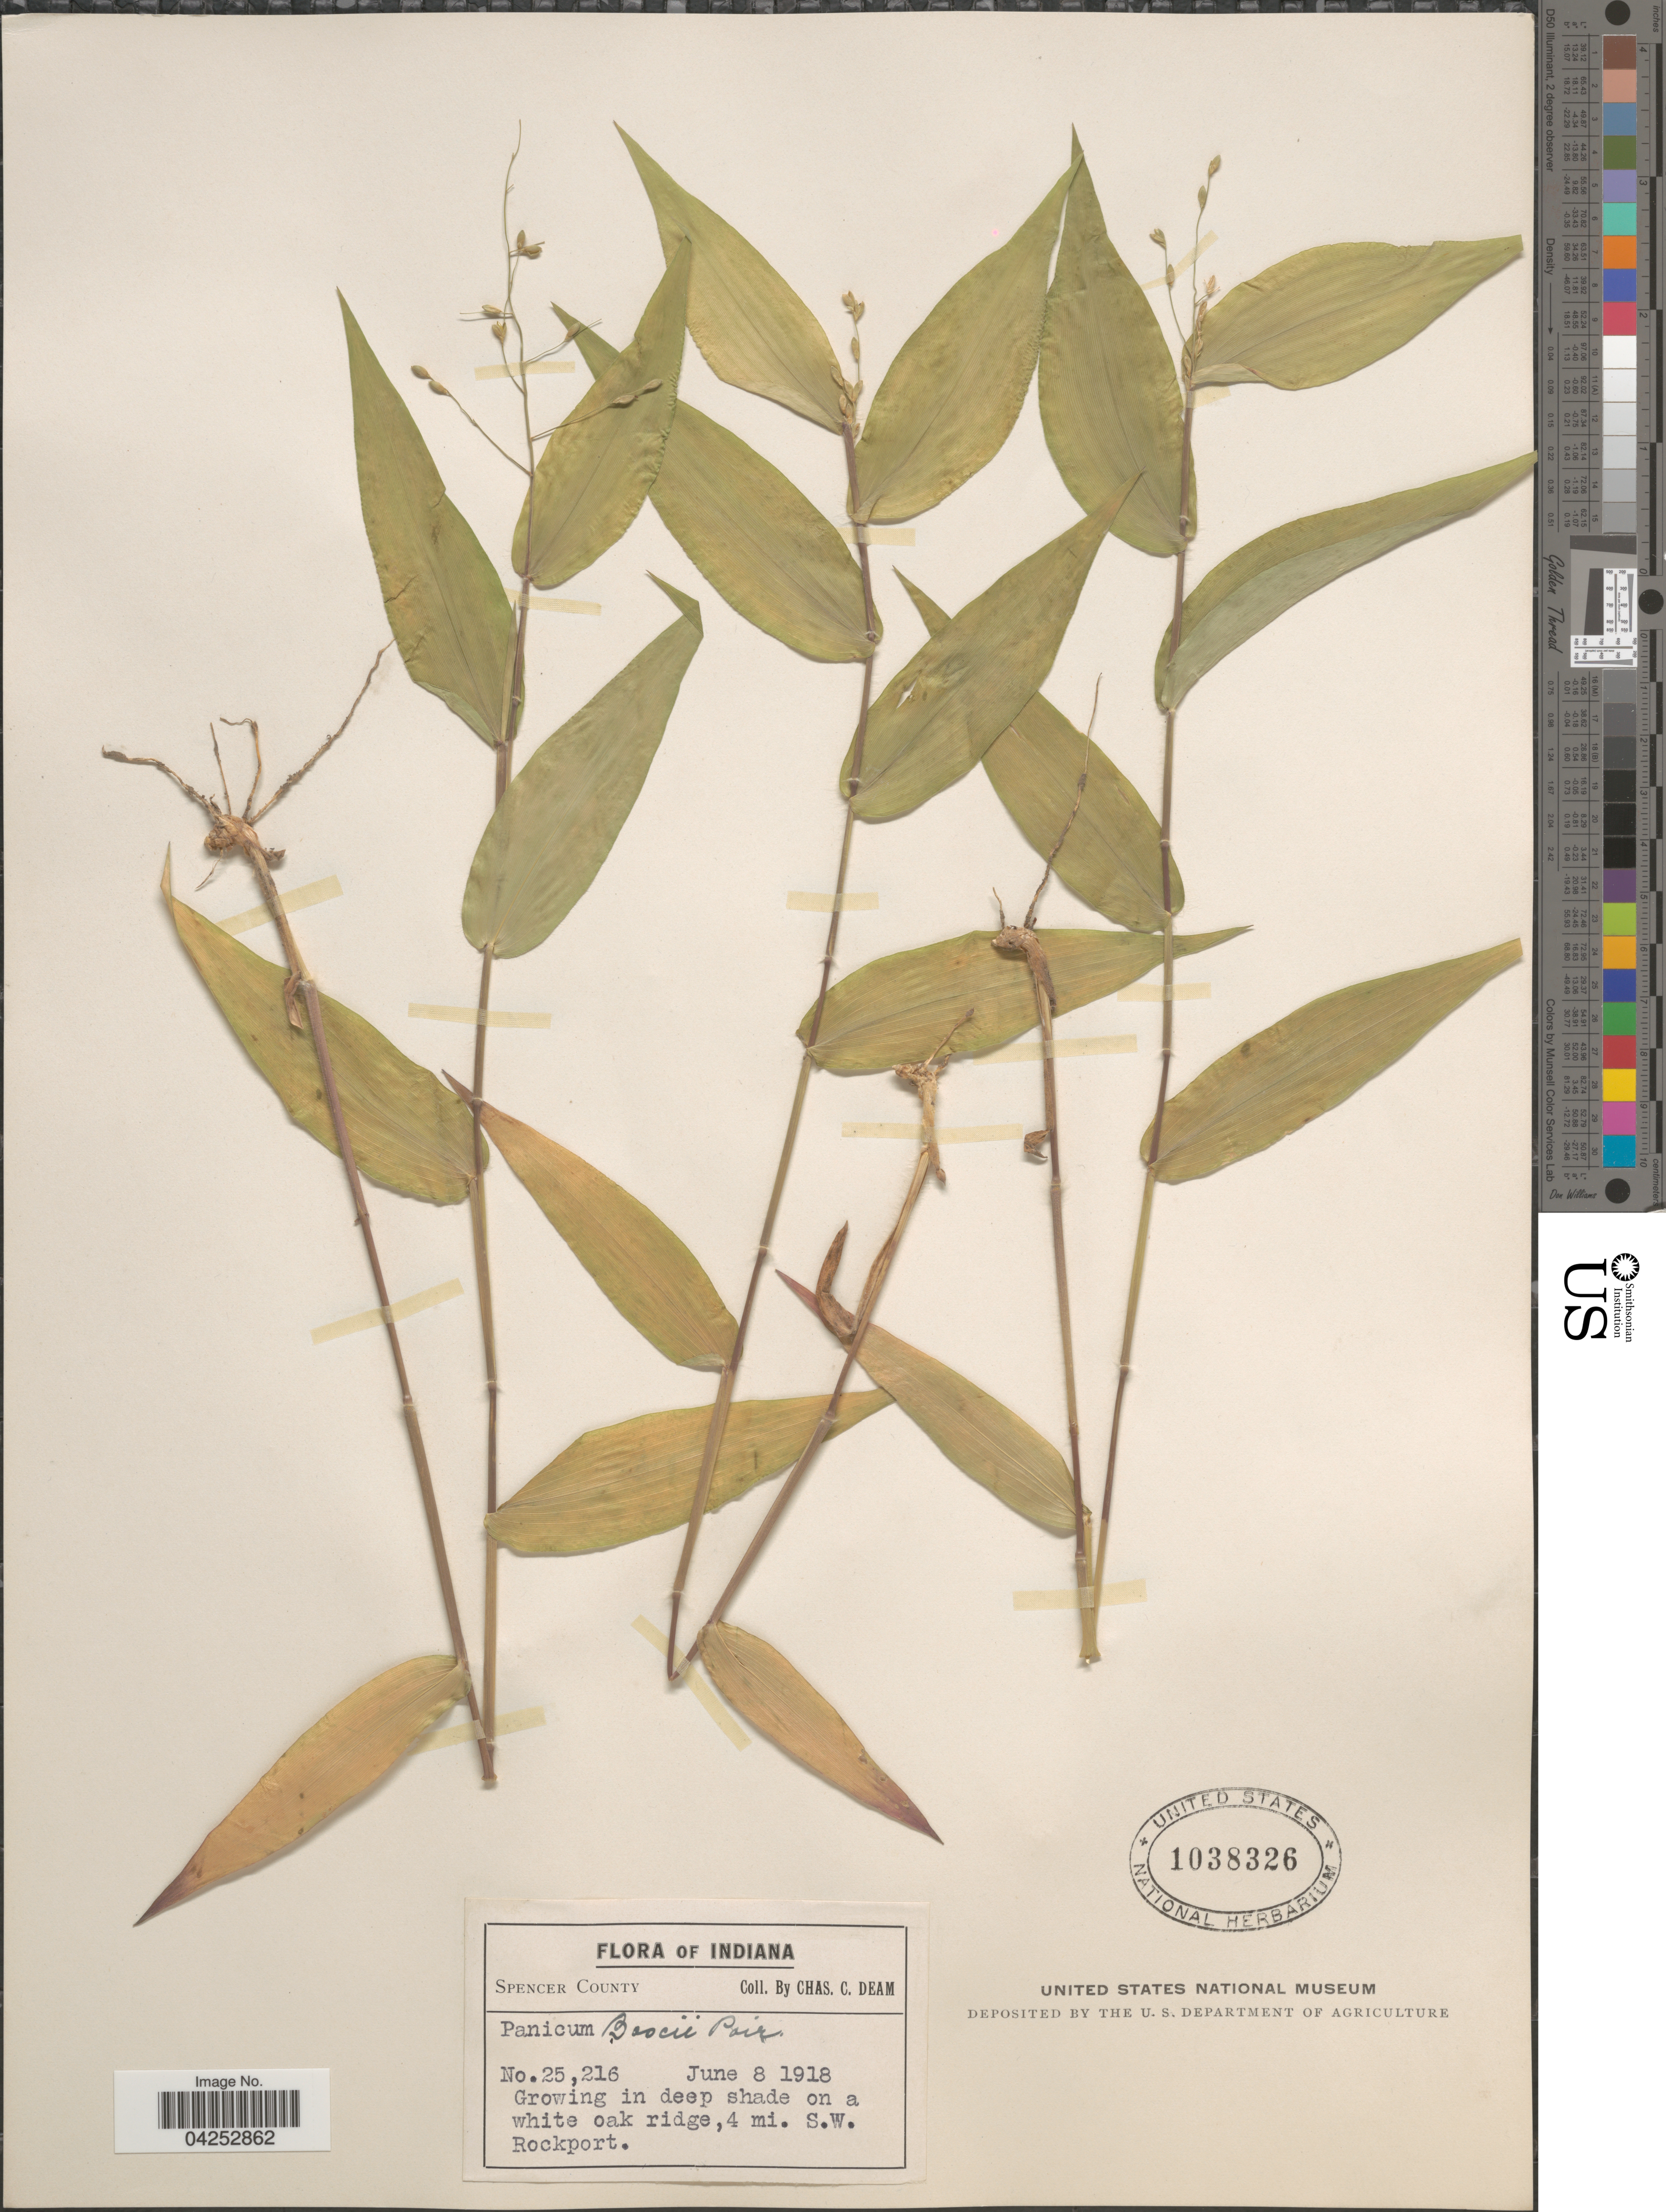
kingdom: Plantae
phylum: Tracheophyta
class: Liliopsida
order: Poales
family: Poaceae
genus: Dichanthelium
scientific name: Dichanthelium boscii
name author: (Poir.) Gould & C.A. Clark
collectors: C. C. Deam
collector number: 25216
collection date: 1918-06-08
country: United States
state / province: Indiana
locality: Spencer County. Growing in deep shade on a white oak ridge,4 mi. S.W. Rockport.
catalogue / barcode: US 1038326